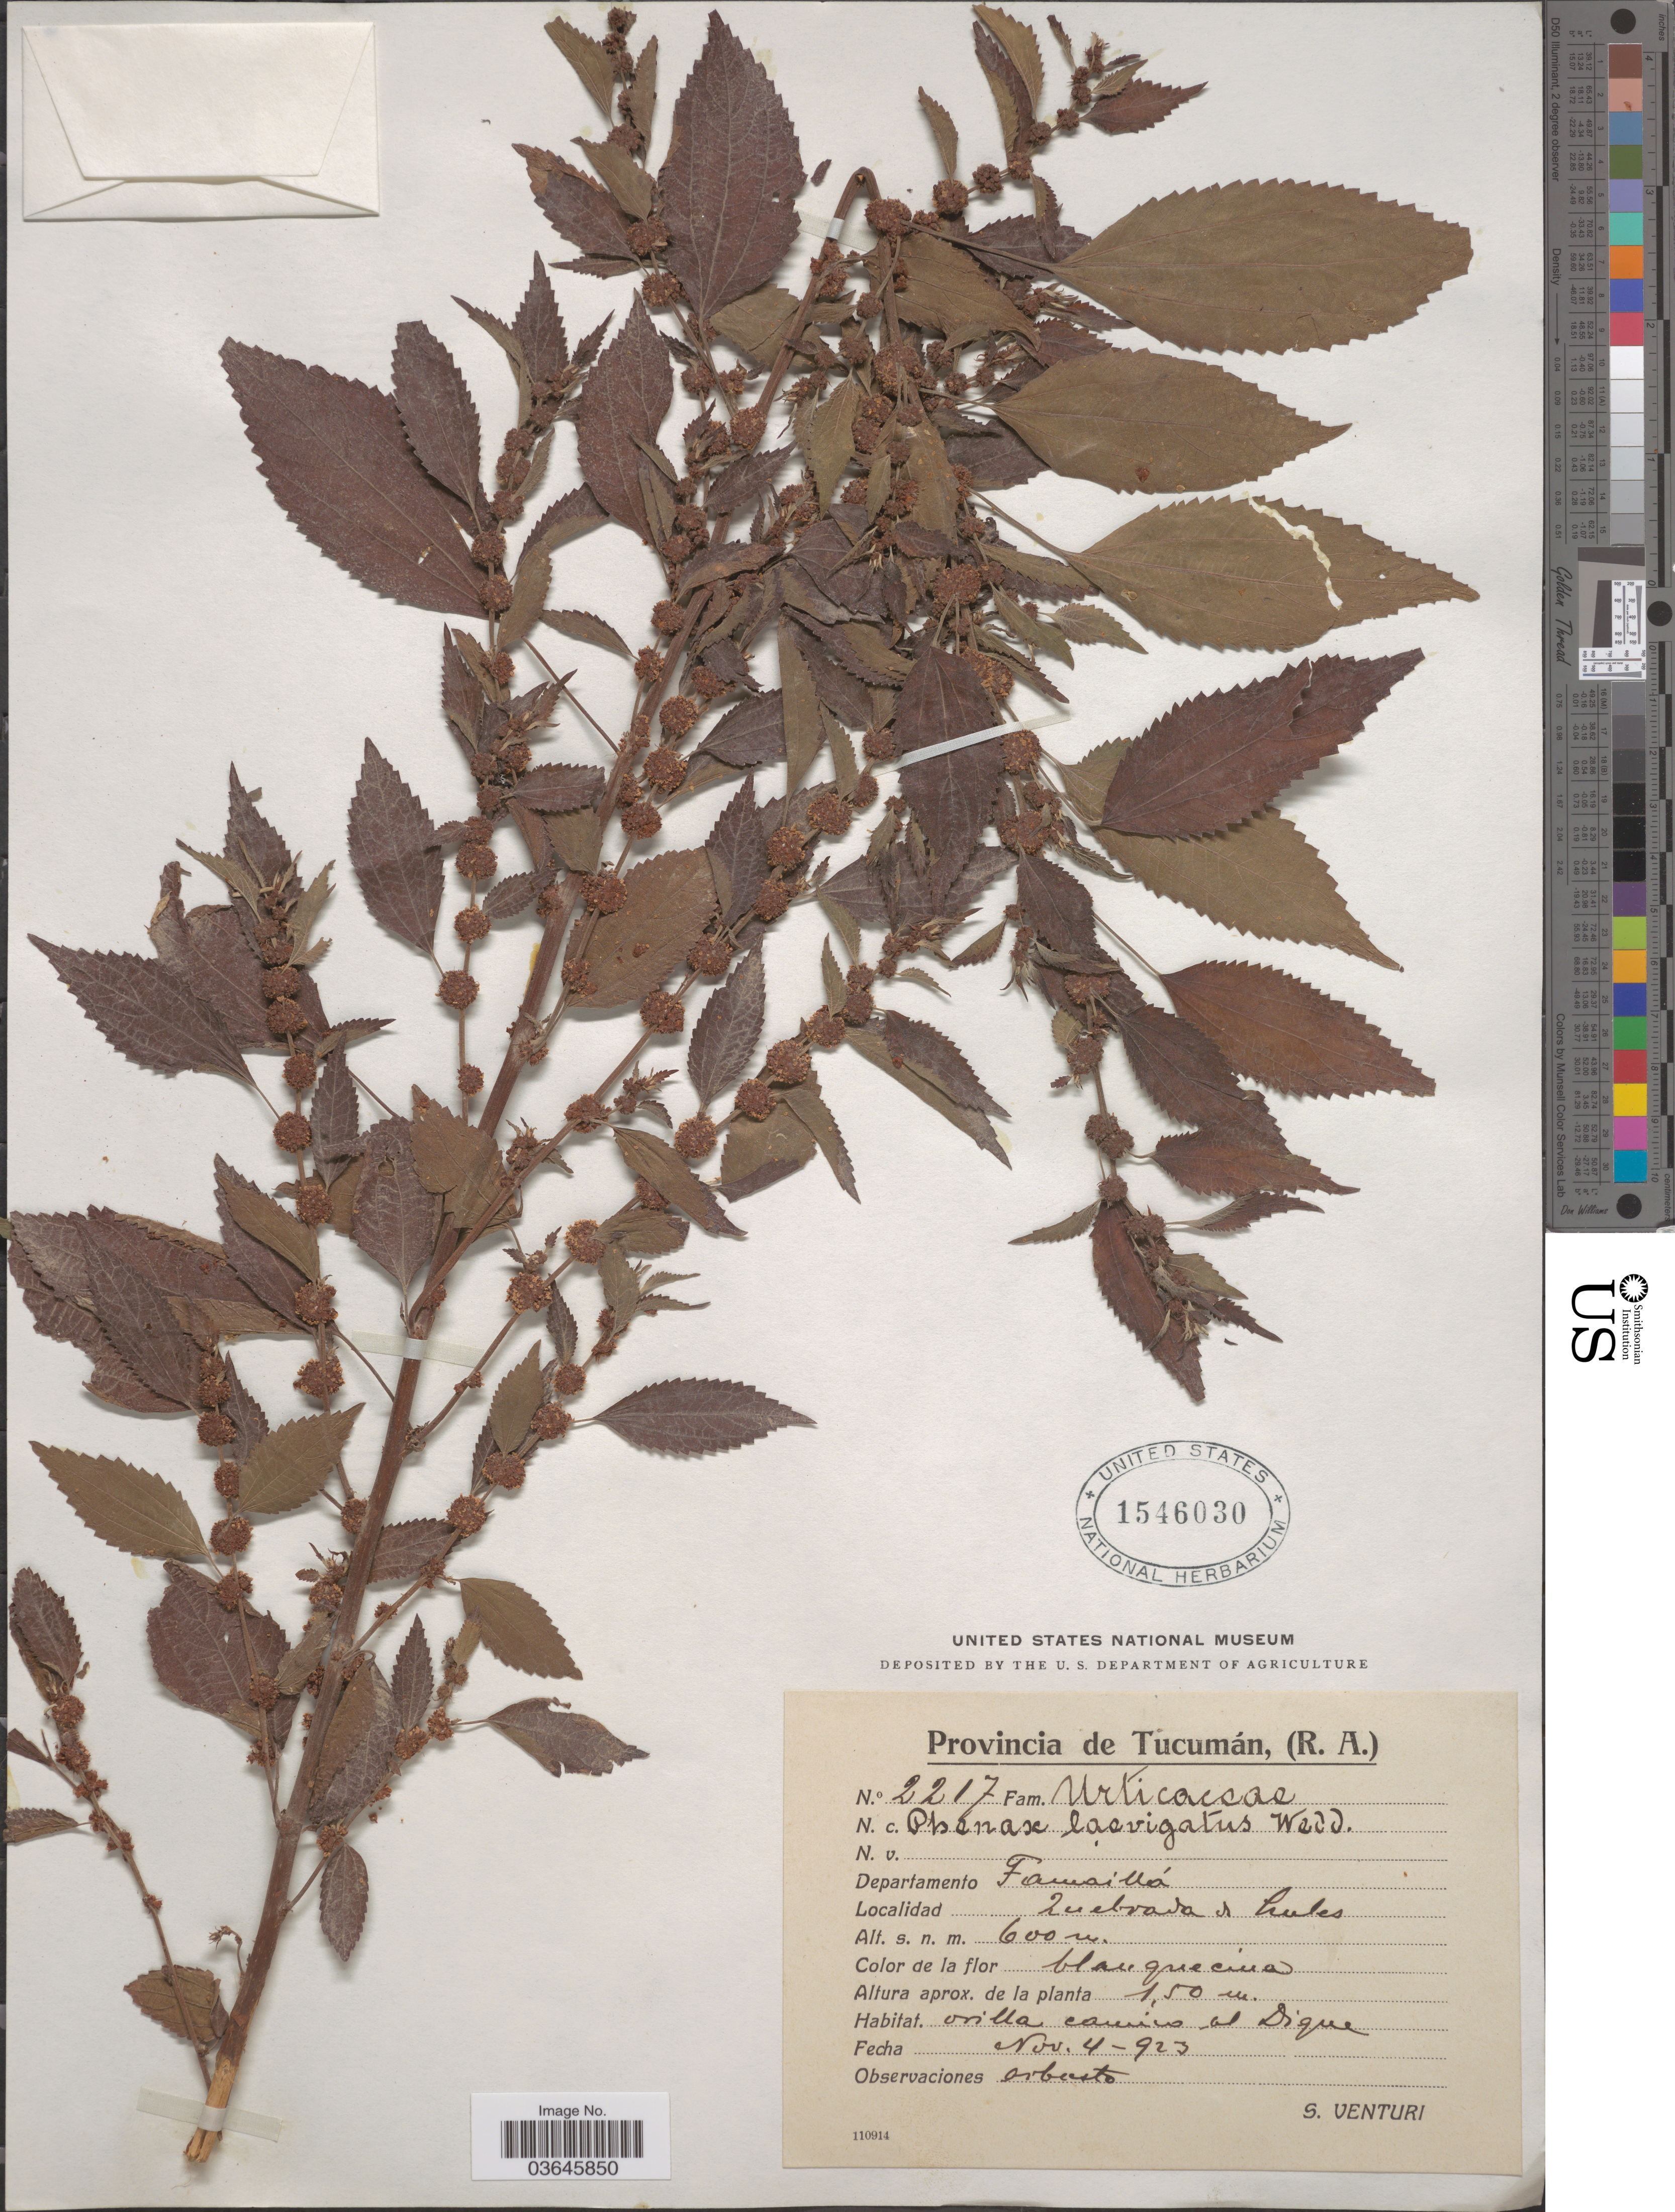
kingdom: Plantae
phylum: Tracheophyta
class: Magnoliopsida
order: Rosales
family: Urticaceae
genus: Phenax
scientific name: Phenax laevigatus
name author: Wedd.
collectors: S. Venturi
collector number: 2217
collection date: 1923-11-04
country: Argentina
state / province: Tucuman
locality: Departamento Famaillá. Quebrada de Lules.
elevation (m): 600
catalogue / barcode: US 1546030